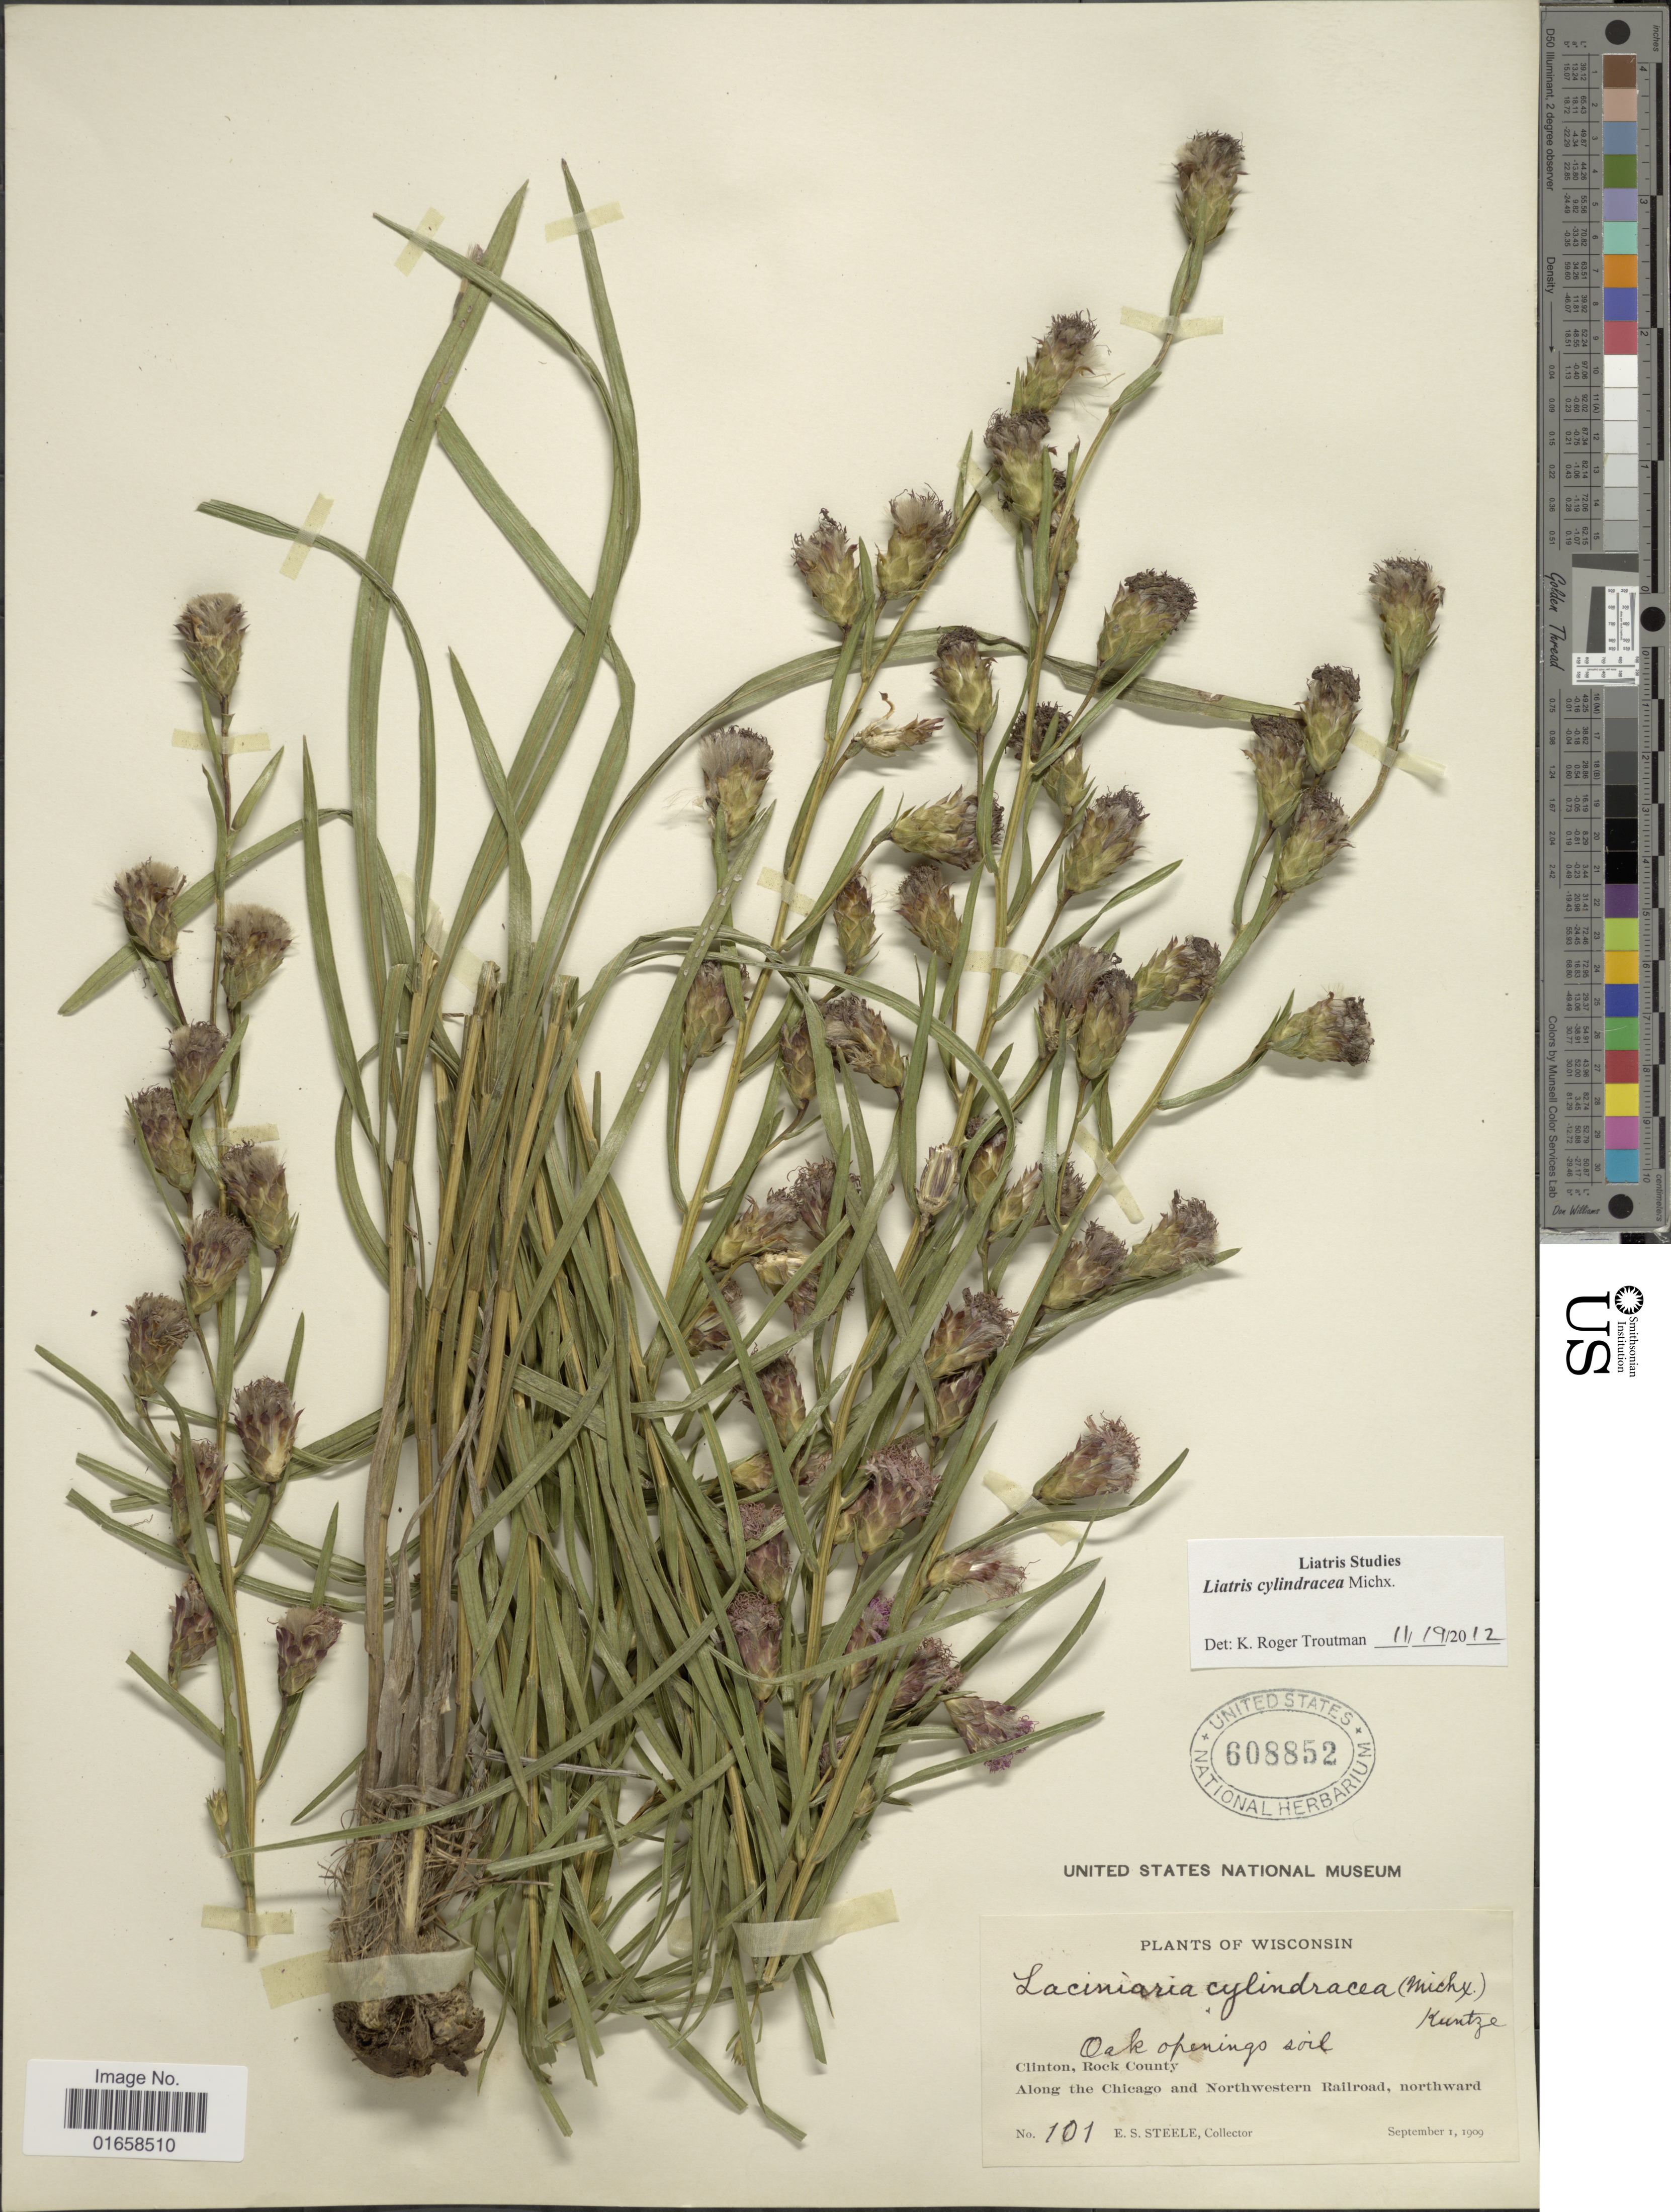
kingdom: Plantae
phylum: Tracheophyta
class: Magnoliopsida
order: Asterales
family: Asteraceae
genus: Liatris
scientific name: Liatris cylindracea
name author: Michaux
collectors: E. Steele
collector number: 101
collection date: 1909-09-01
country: United States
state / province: Wisconsin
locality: Clinton, Rock County, Along the Chicago and Northwestern Railroad, northward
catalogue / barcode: US 608852